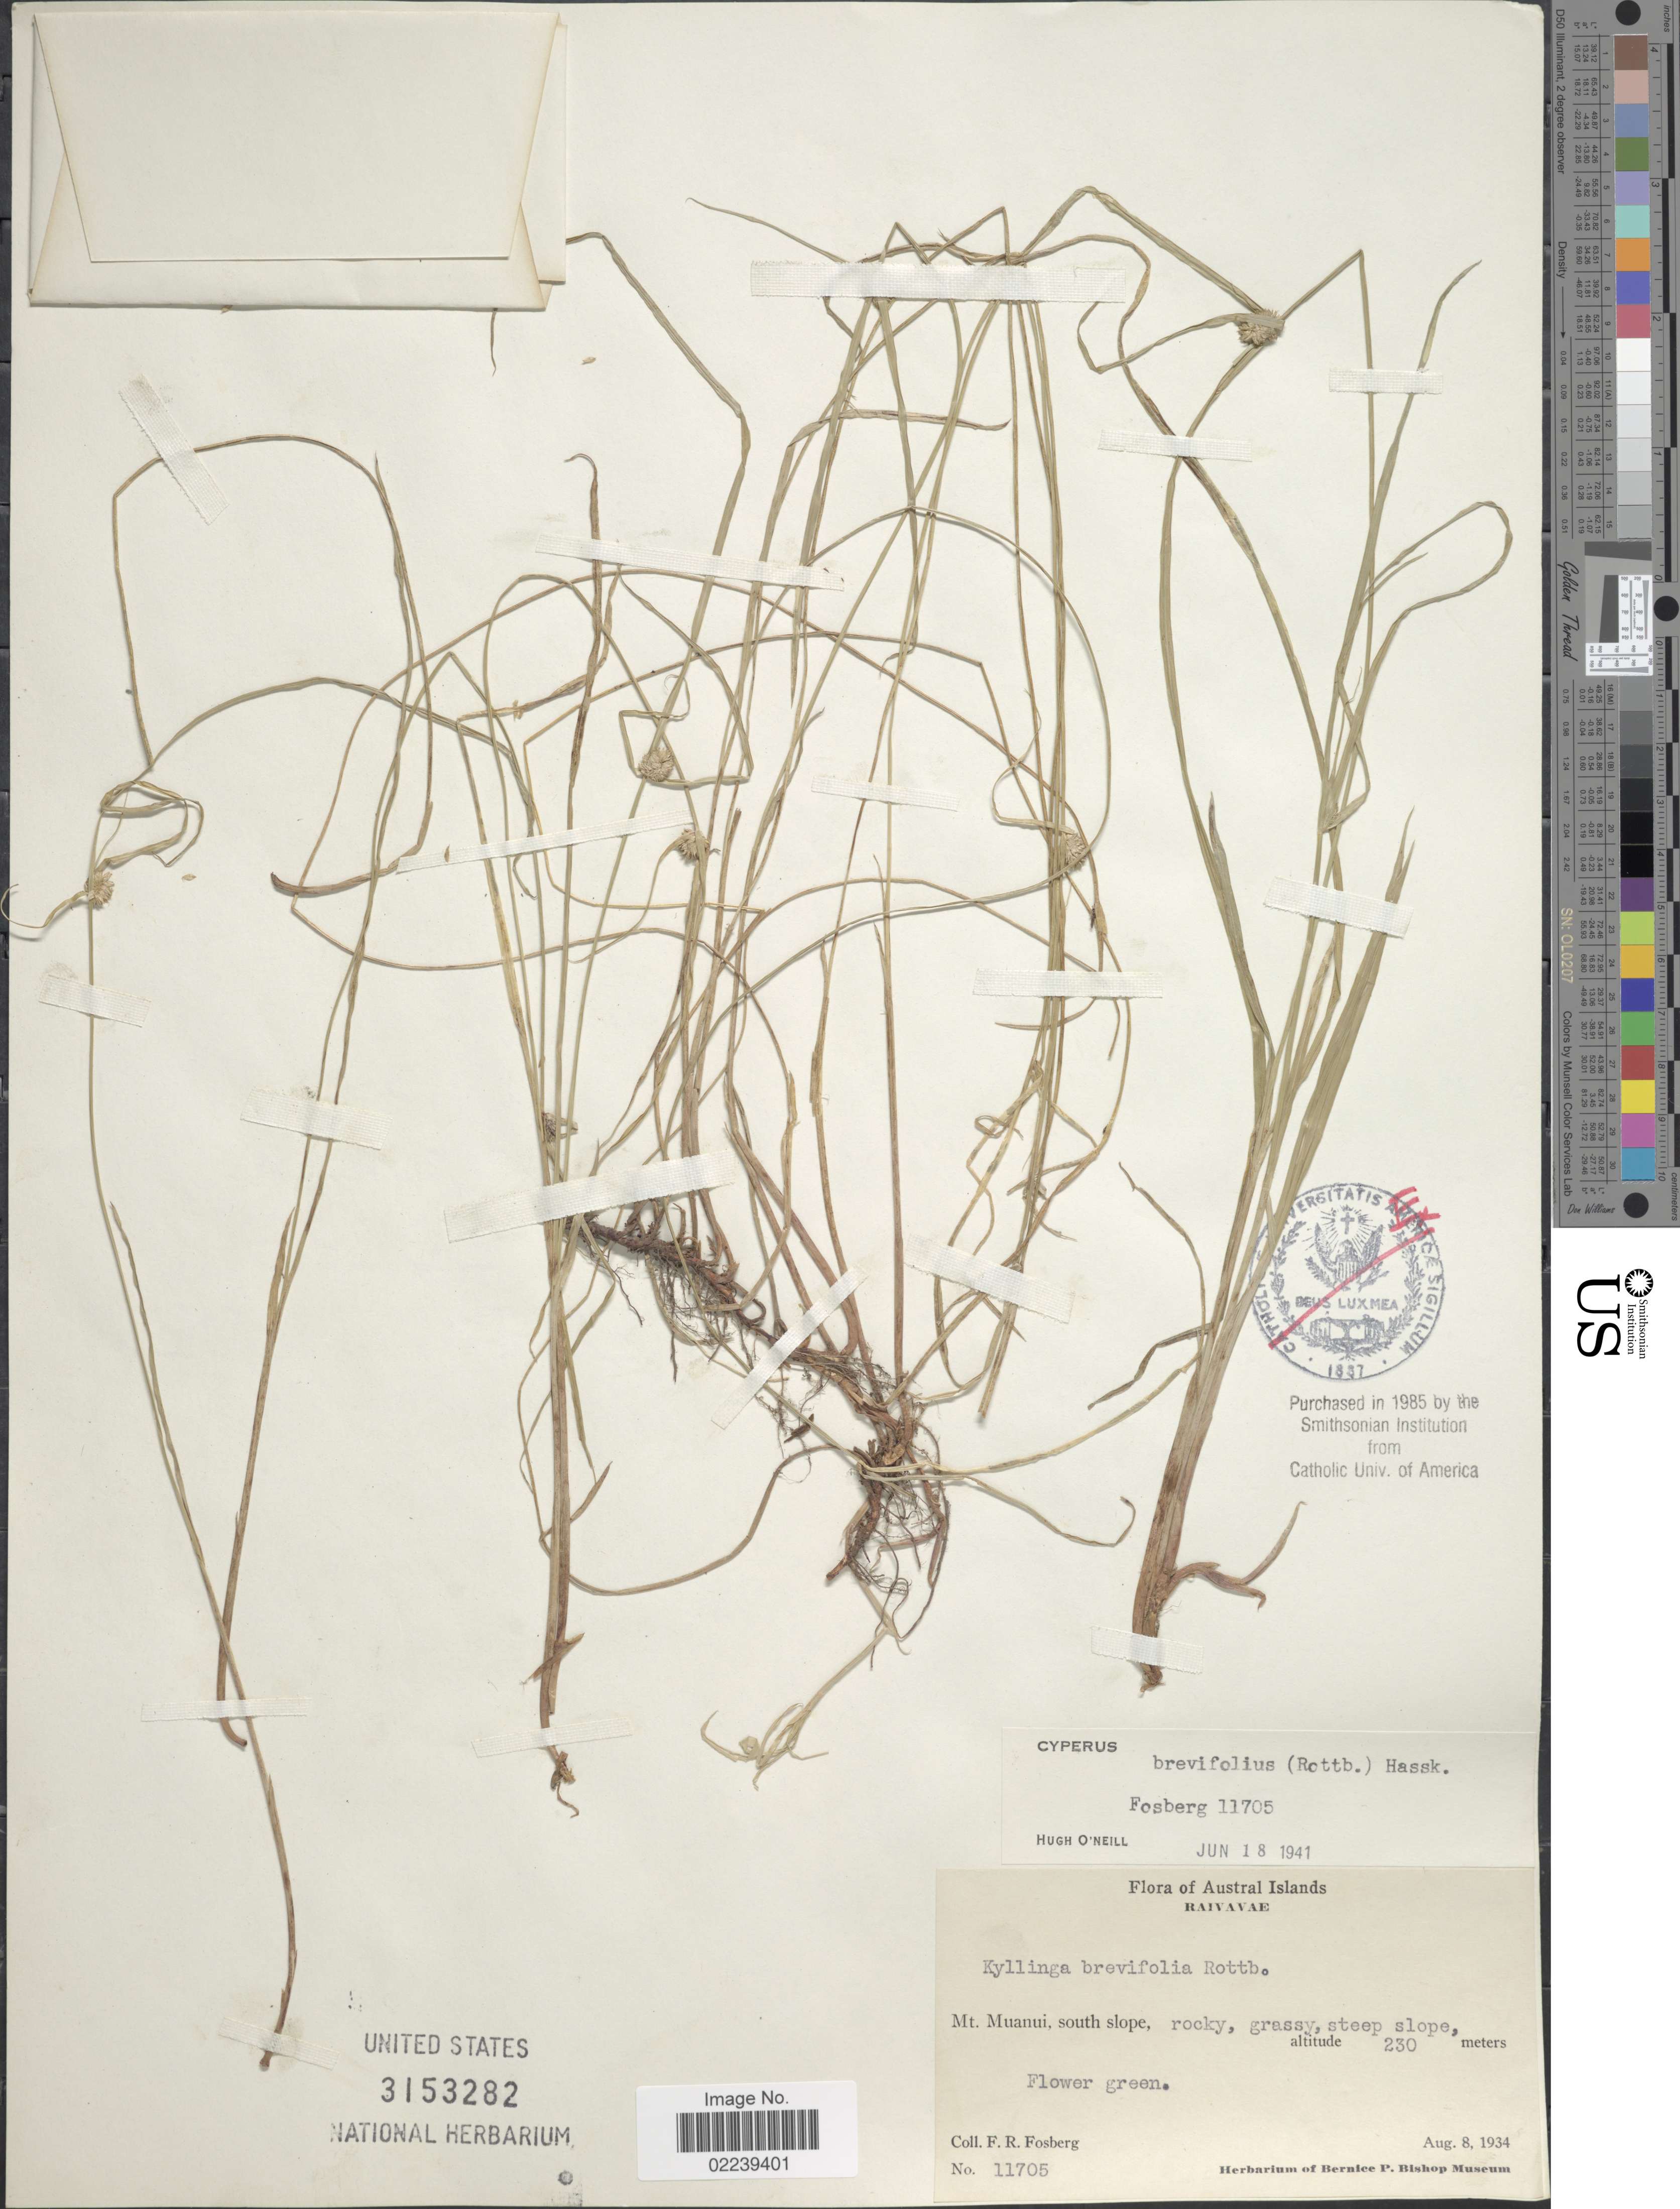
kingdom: Plantae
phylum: Tracheophyta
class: Liliopsida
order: Poales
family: Cyperaceae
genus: Cyperus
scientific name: Cyperus brevifolius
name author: (Rottb.) Hassk.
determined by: Strong, M. T., (US), Smithsonian Institution - National Museum of Natural History (UNITED STATES)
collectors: F. R. Fosberg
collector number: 11705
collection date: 1934-08-08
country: French Polynesia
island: Raivavae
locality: Austral Islands, Raivavae, Mt Muanui, south slope, rocky, grassy, steep slope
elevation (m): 230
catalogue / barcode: US 3153282